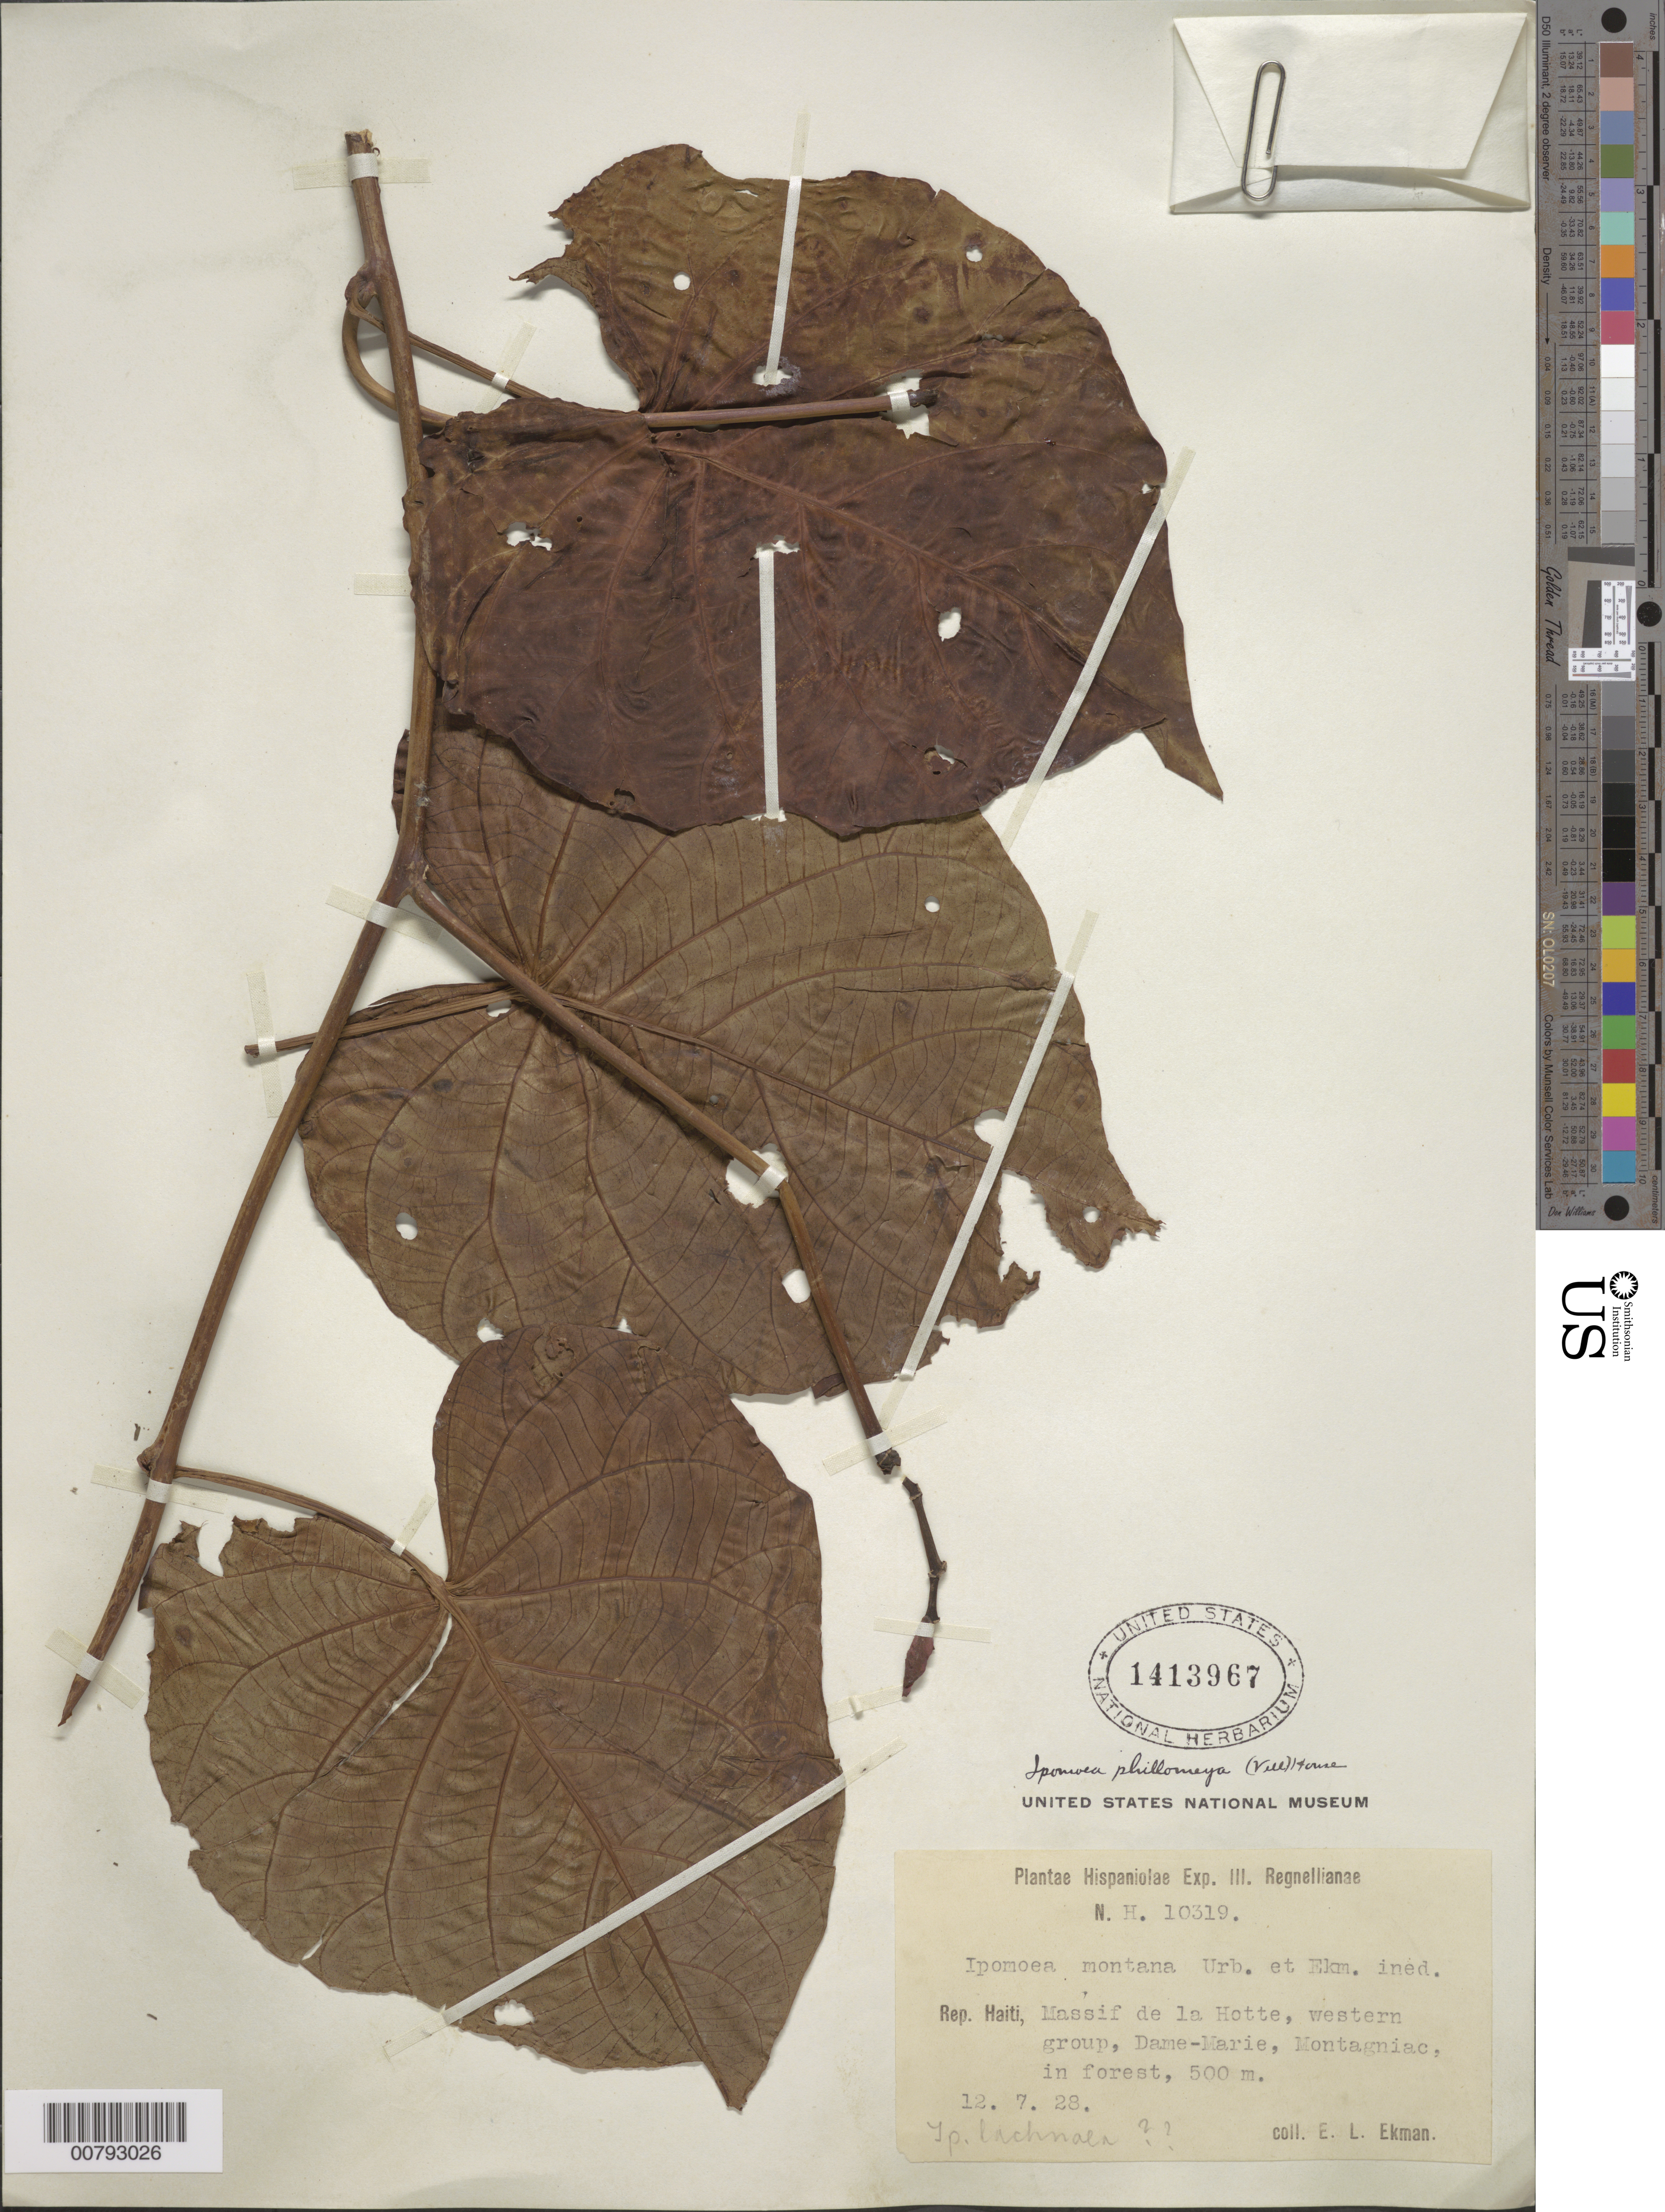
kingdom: Plantae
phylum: Tracheophyta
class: Magnoliopsida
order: Solanales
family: Convolvulaceae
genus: Ipomoea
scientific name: Ipomoea phyllomega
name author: (Vell.) House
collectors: E. L. Ekman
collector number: H 10319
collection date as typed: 12 Jul 1928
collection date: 1928-07-12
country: Haiti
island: Hispaniola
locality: Massif de la Hotte, western group, Dame-Marie, Montagniac.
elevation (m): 500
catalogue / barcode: US 1413967